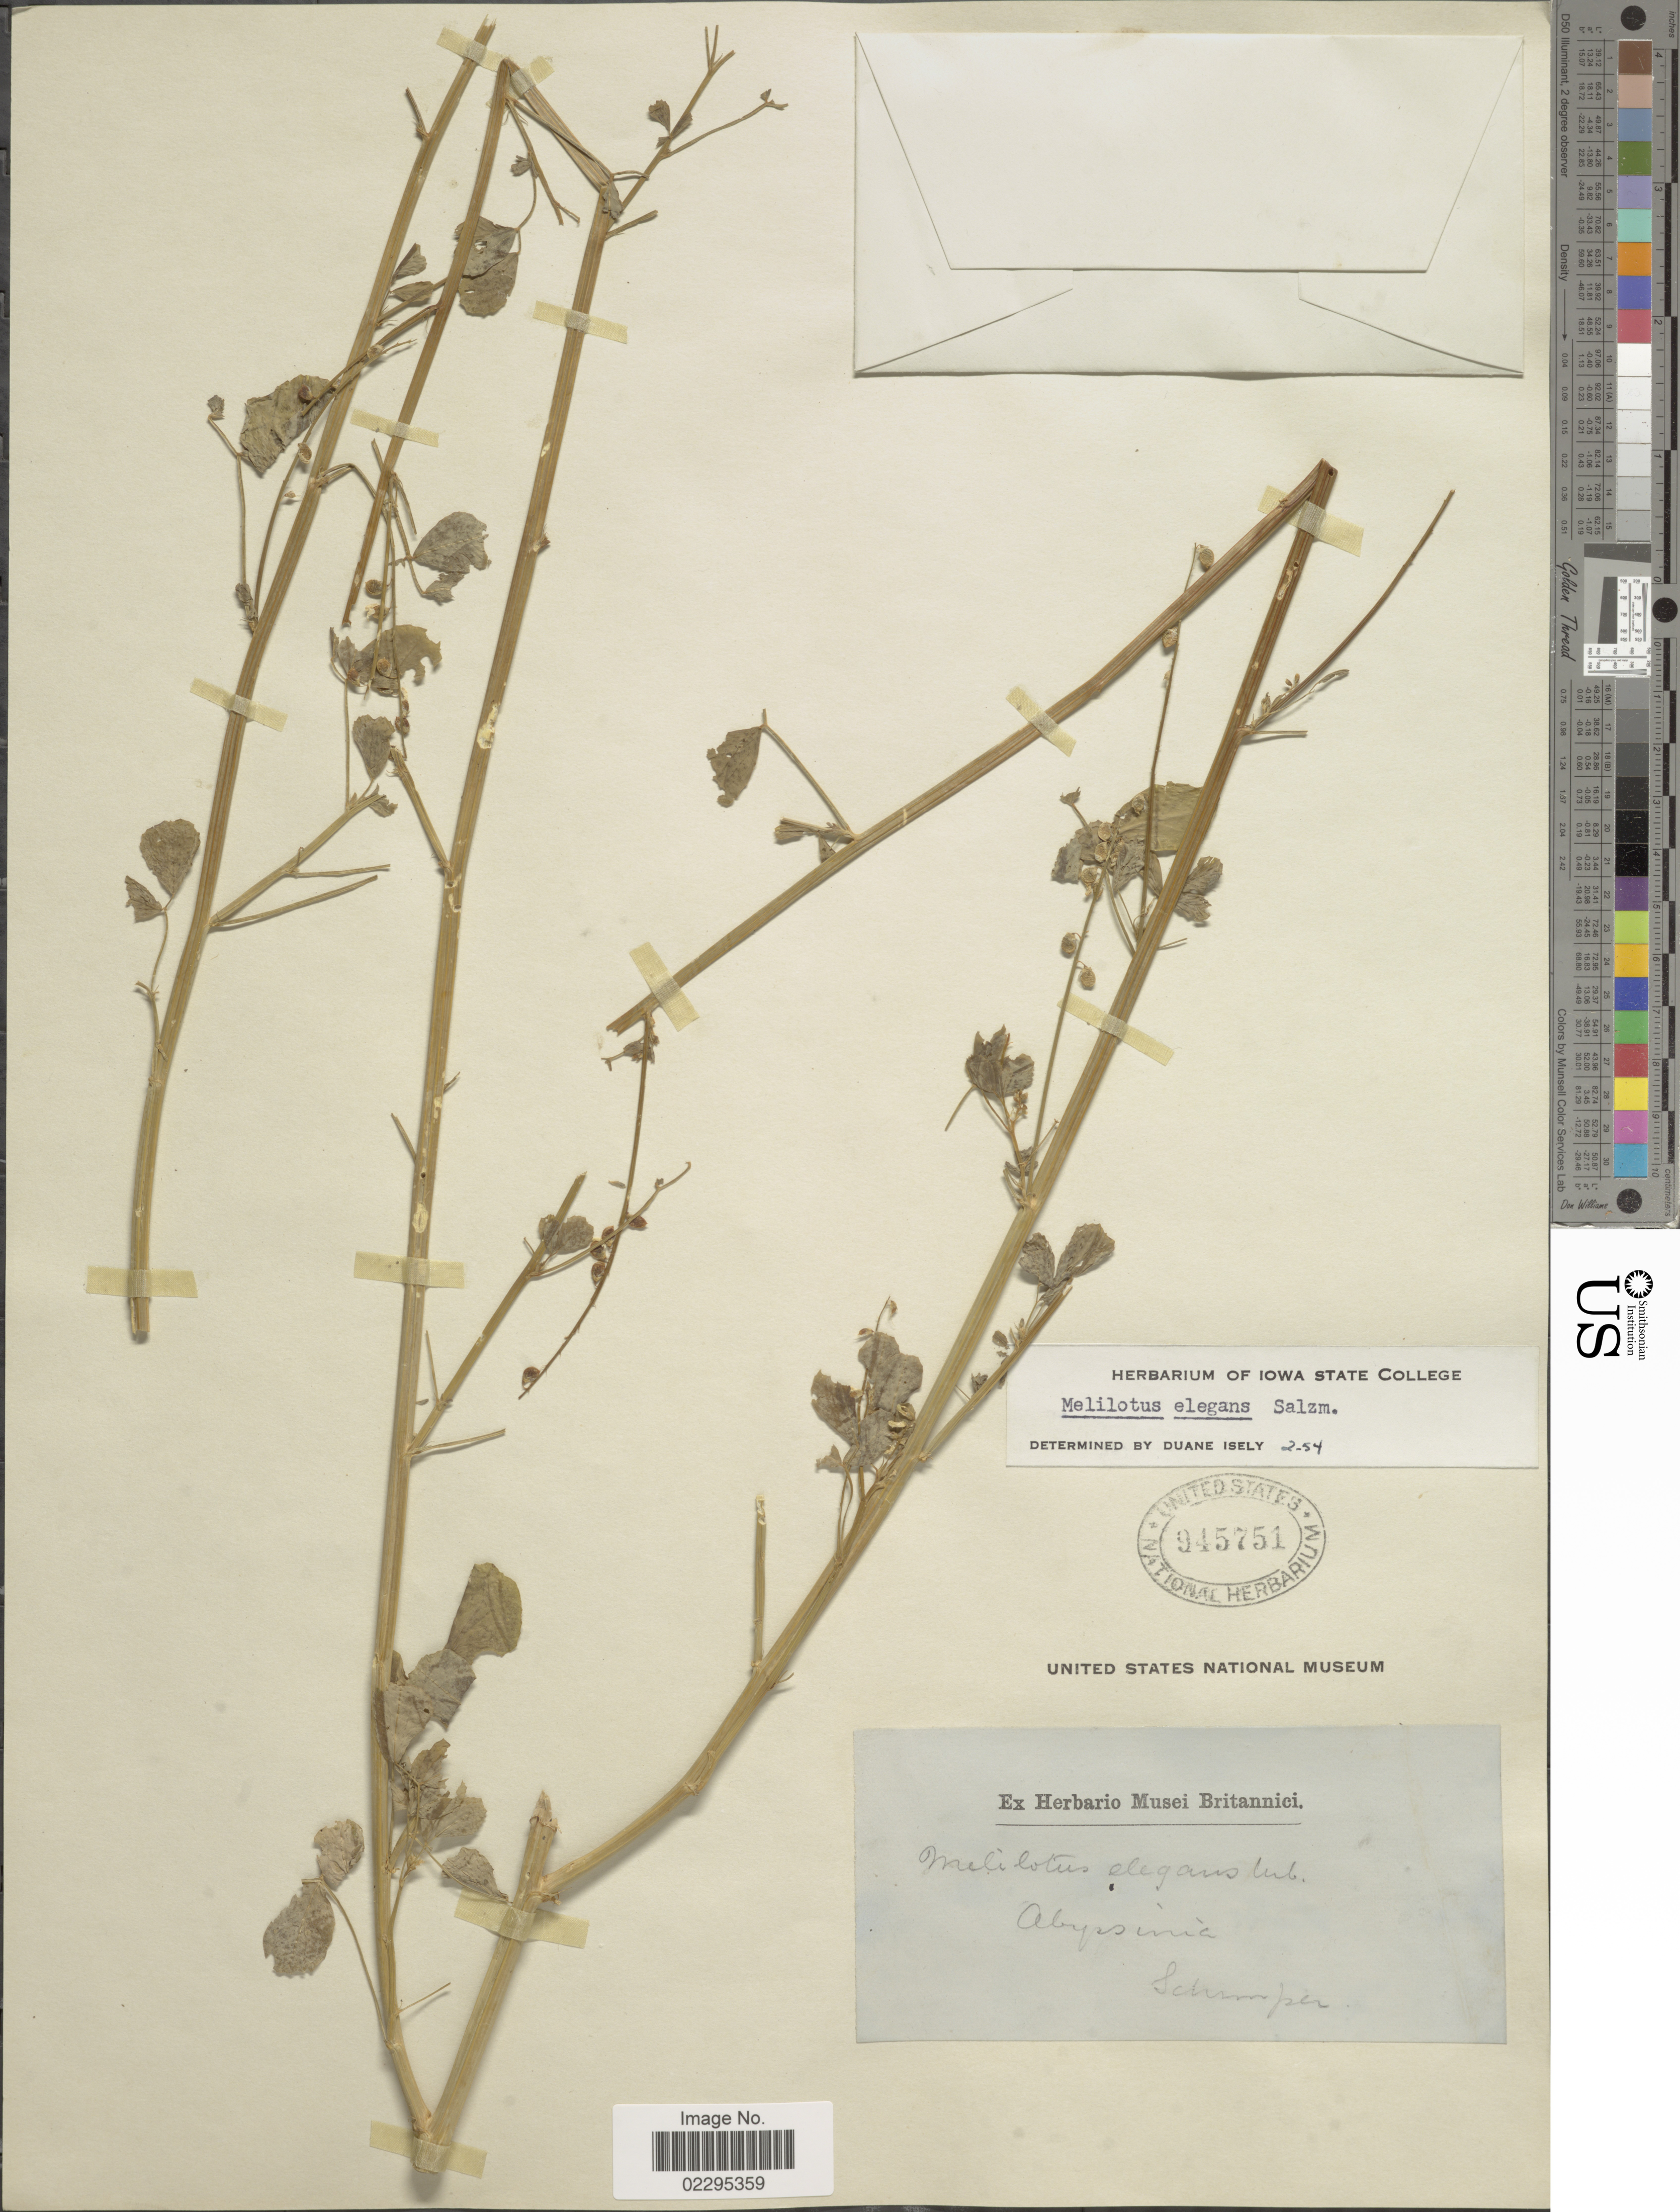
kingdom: Plantae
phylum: Tracheophyta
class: Magnoliopsida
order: Fabales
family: Fabaceae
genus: Melilotus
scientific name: Melilotus elegans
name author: Salzm. ex Ser.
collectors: -. Schimper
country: Eritrea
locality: Abyssinia.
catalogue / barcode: US 945751